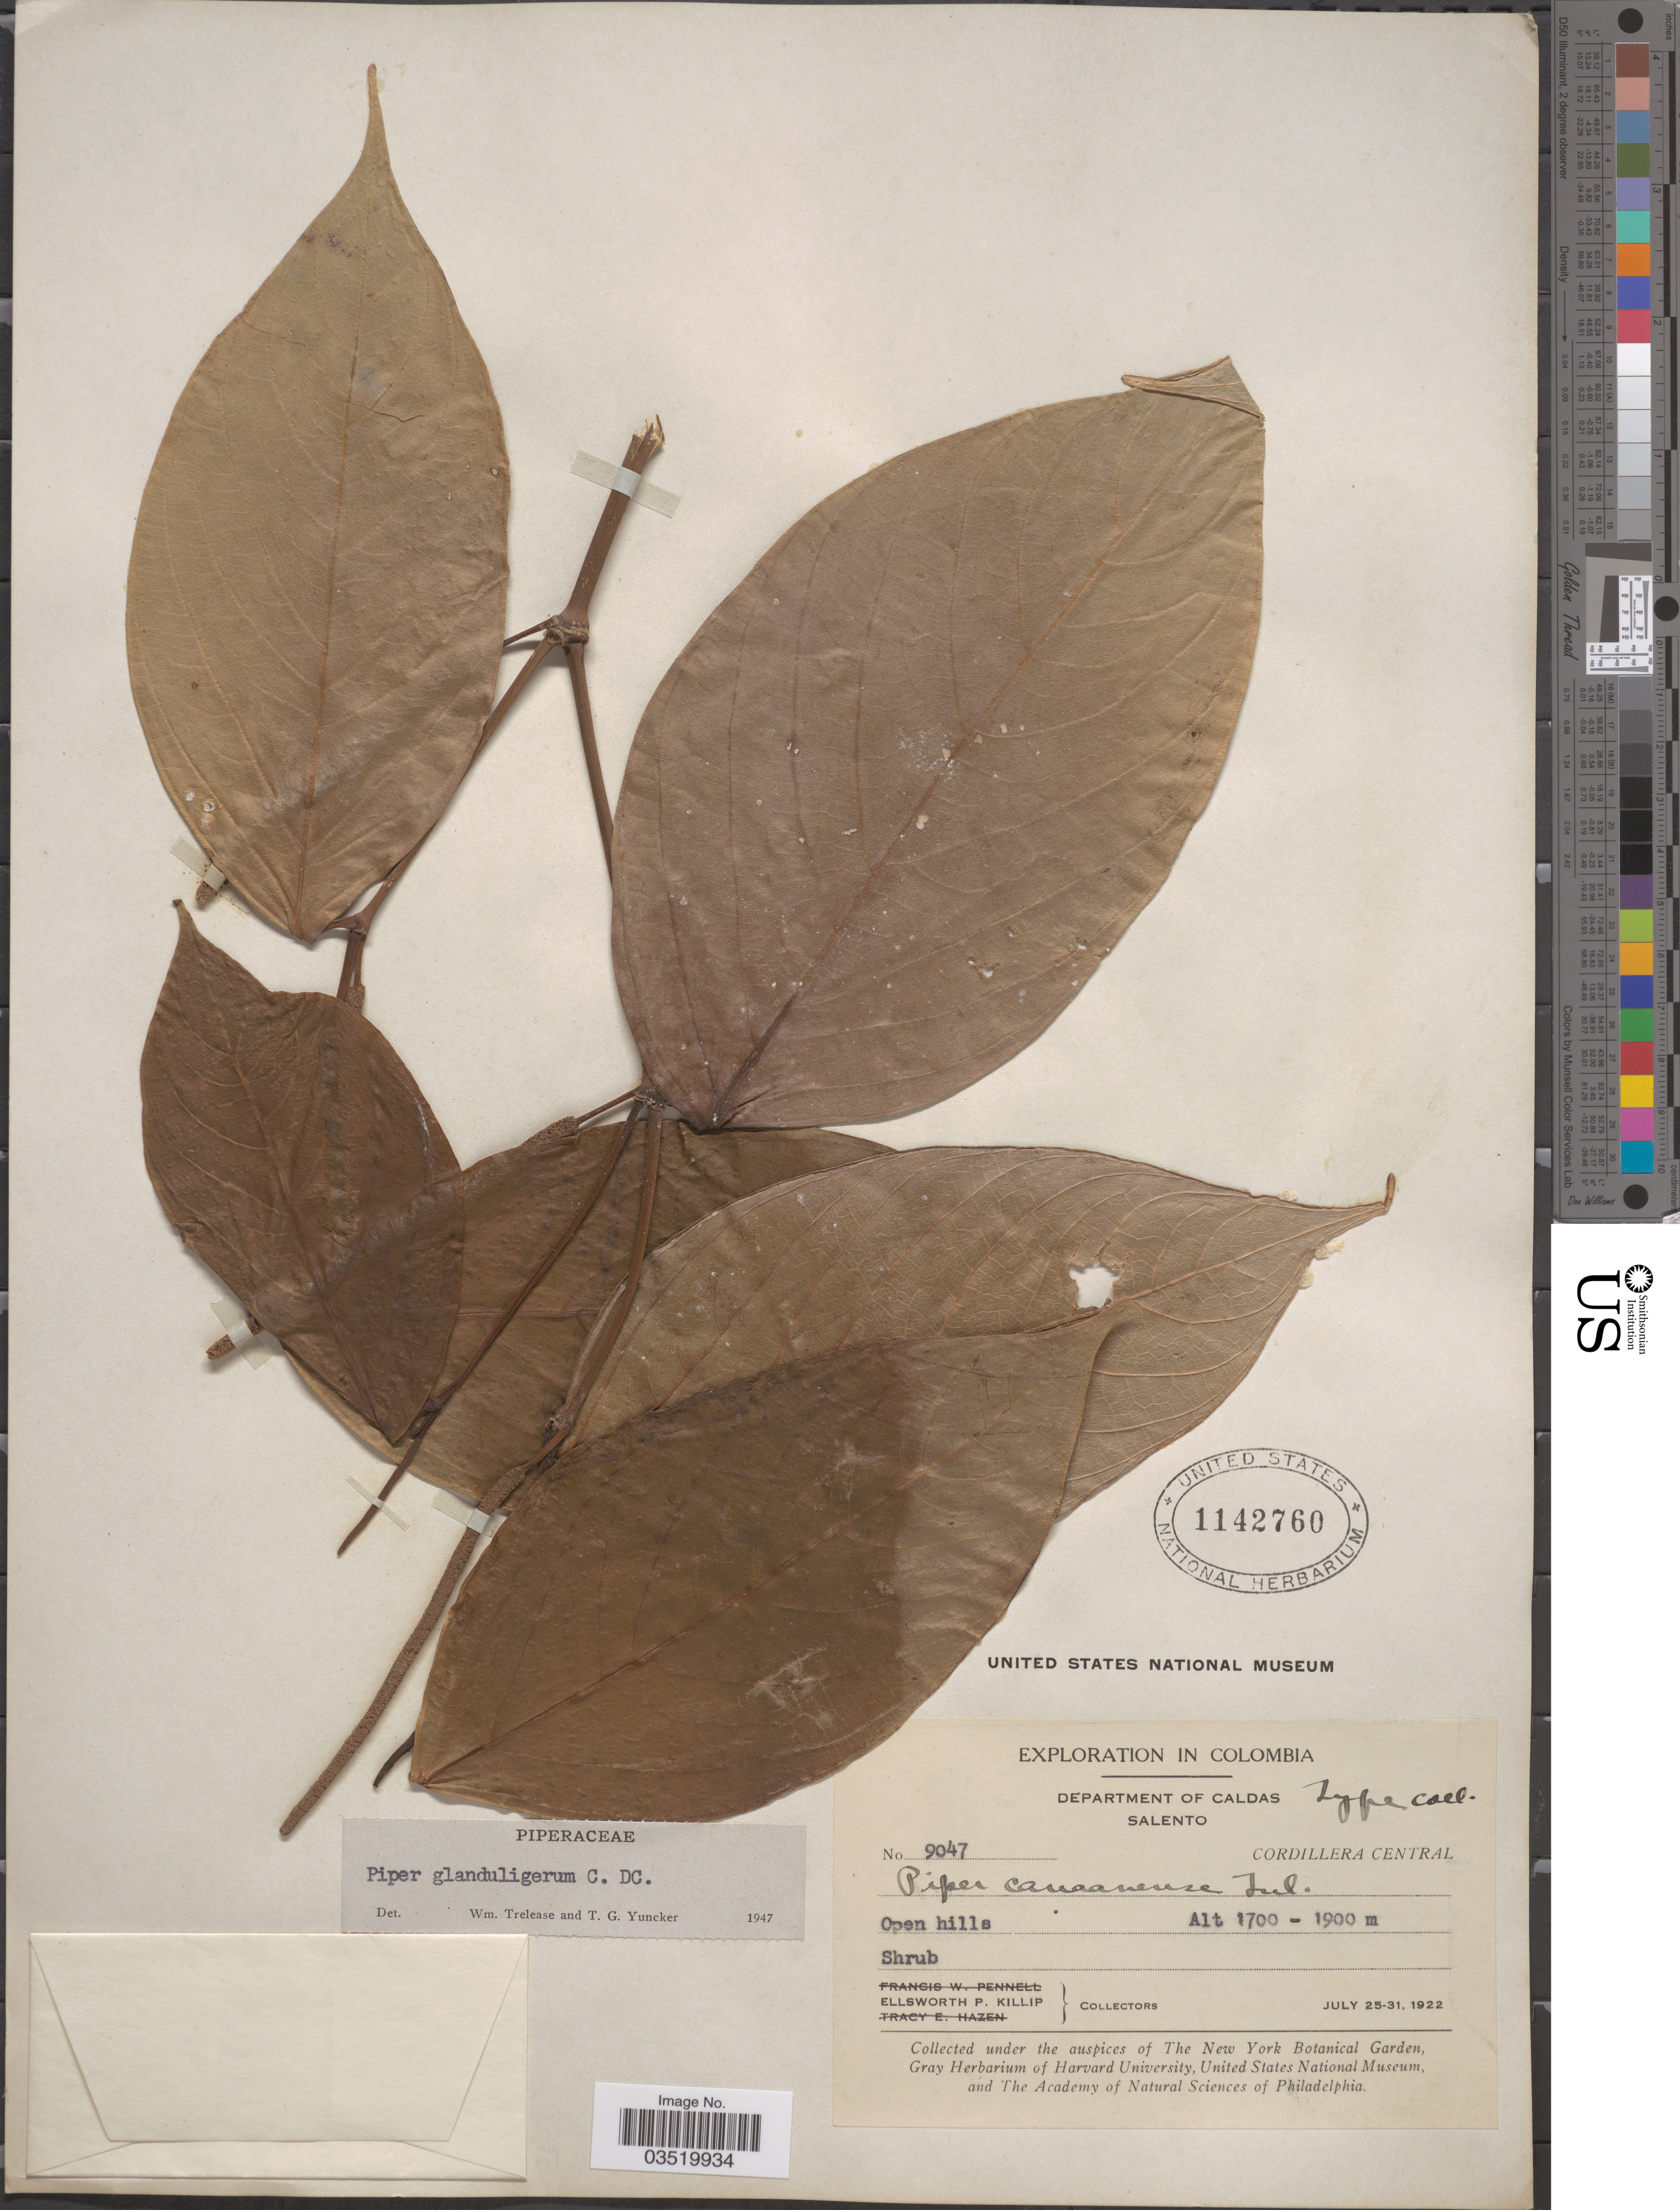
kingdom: Plantae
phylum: Tracheophyta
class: Magnoliopsida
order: Piperales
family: Piperaceae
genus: Piper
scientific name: Piper glanduligerum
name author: C. DC.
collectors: E. P. Killip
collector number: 9047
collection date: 1922-07-25/1922-07-31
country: Colombia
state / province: Caldas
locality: Department of Caldas. Salento. Cordillera Central.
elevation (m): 1700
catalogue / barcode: US 1142760